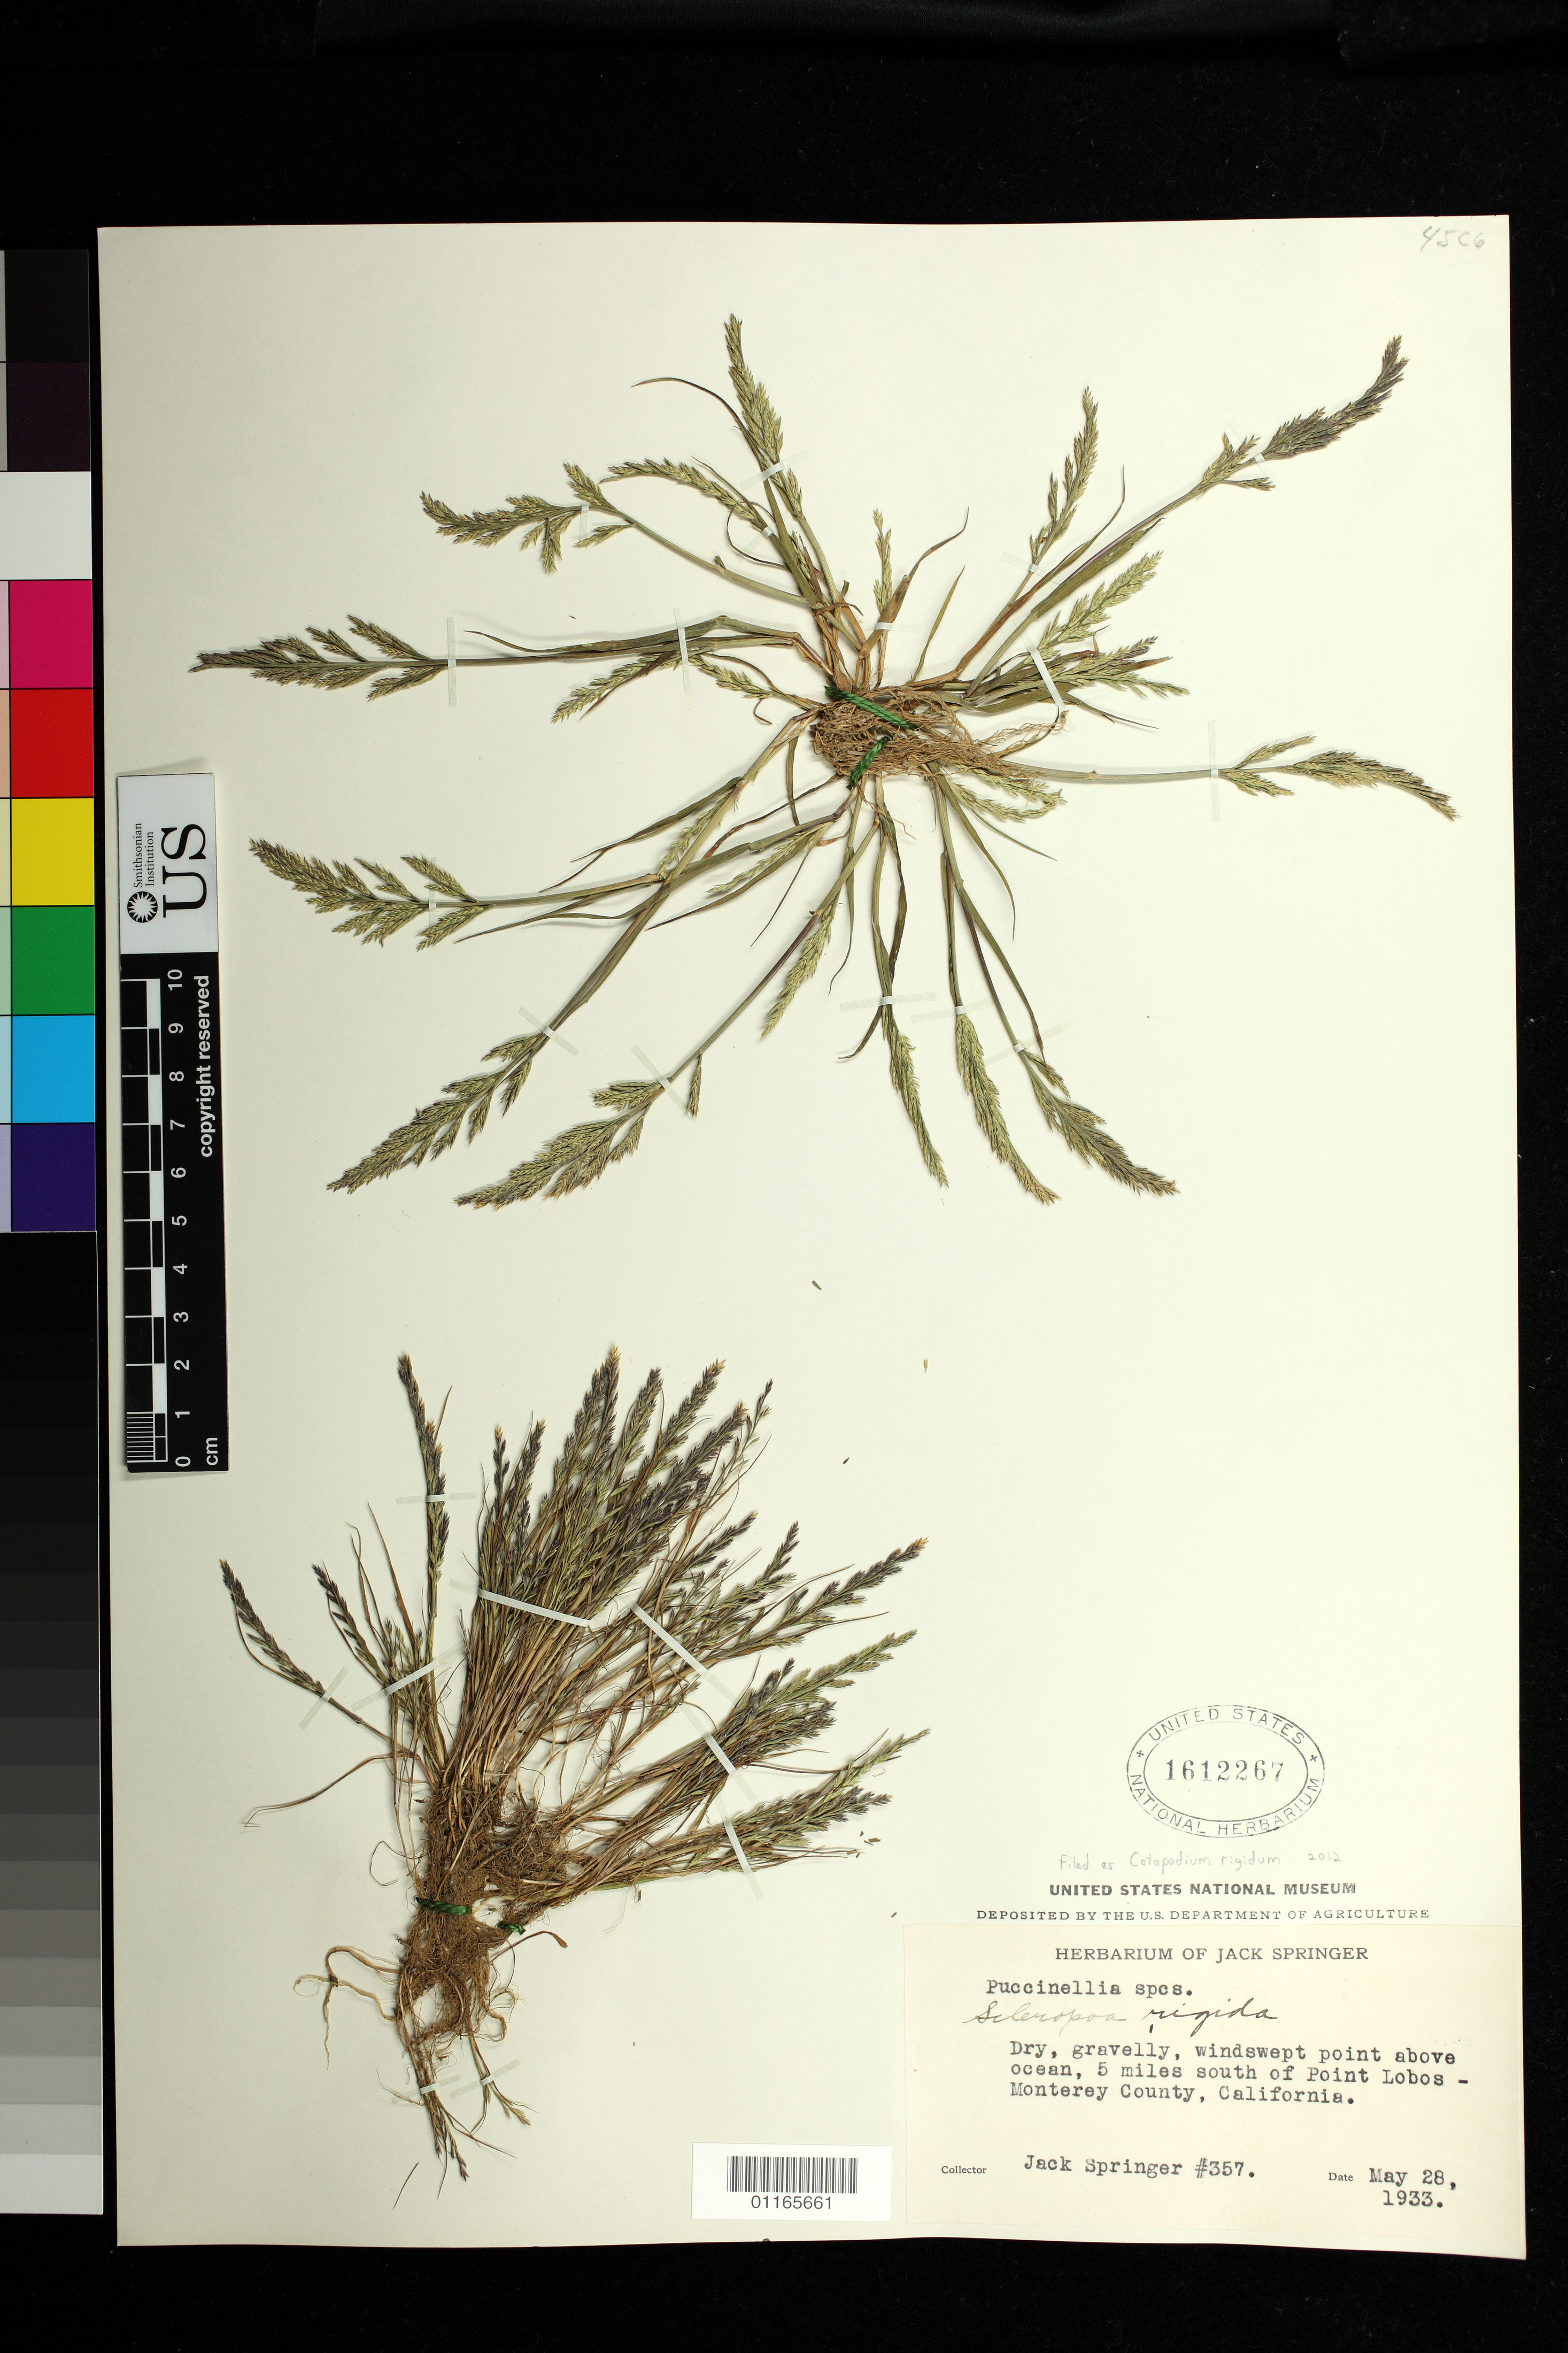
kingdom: Plantae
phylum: Tracheophyta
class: Liliopsida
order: Poales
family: Poaceae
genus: Catapodium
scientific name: Catapodium rigidum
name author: (L.) C.E. Hubb.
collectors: J. Springer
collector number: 357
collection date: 1933-05-28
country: United States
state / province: California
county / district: Monterey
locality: Above ocean, 5 miles south of Point Lobos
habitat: Dry, gravelly, windswept point above ocean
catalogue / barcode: US 1612267